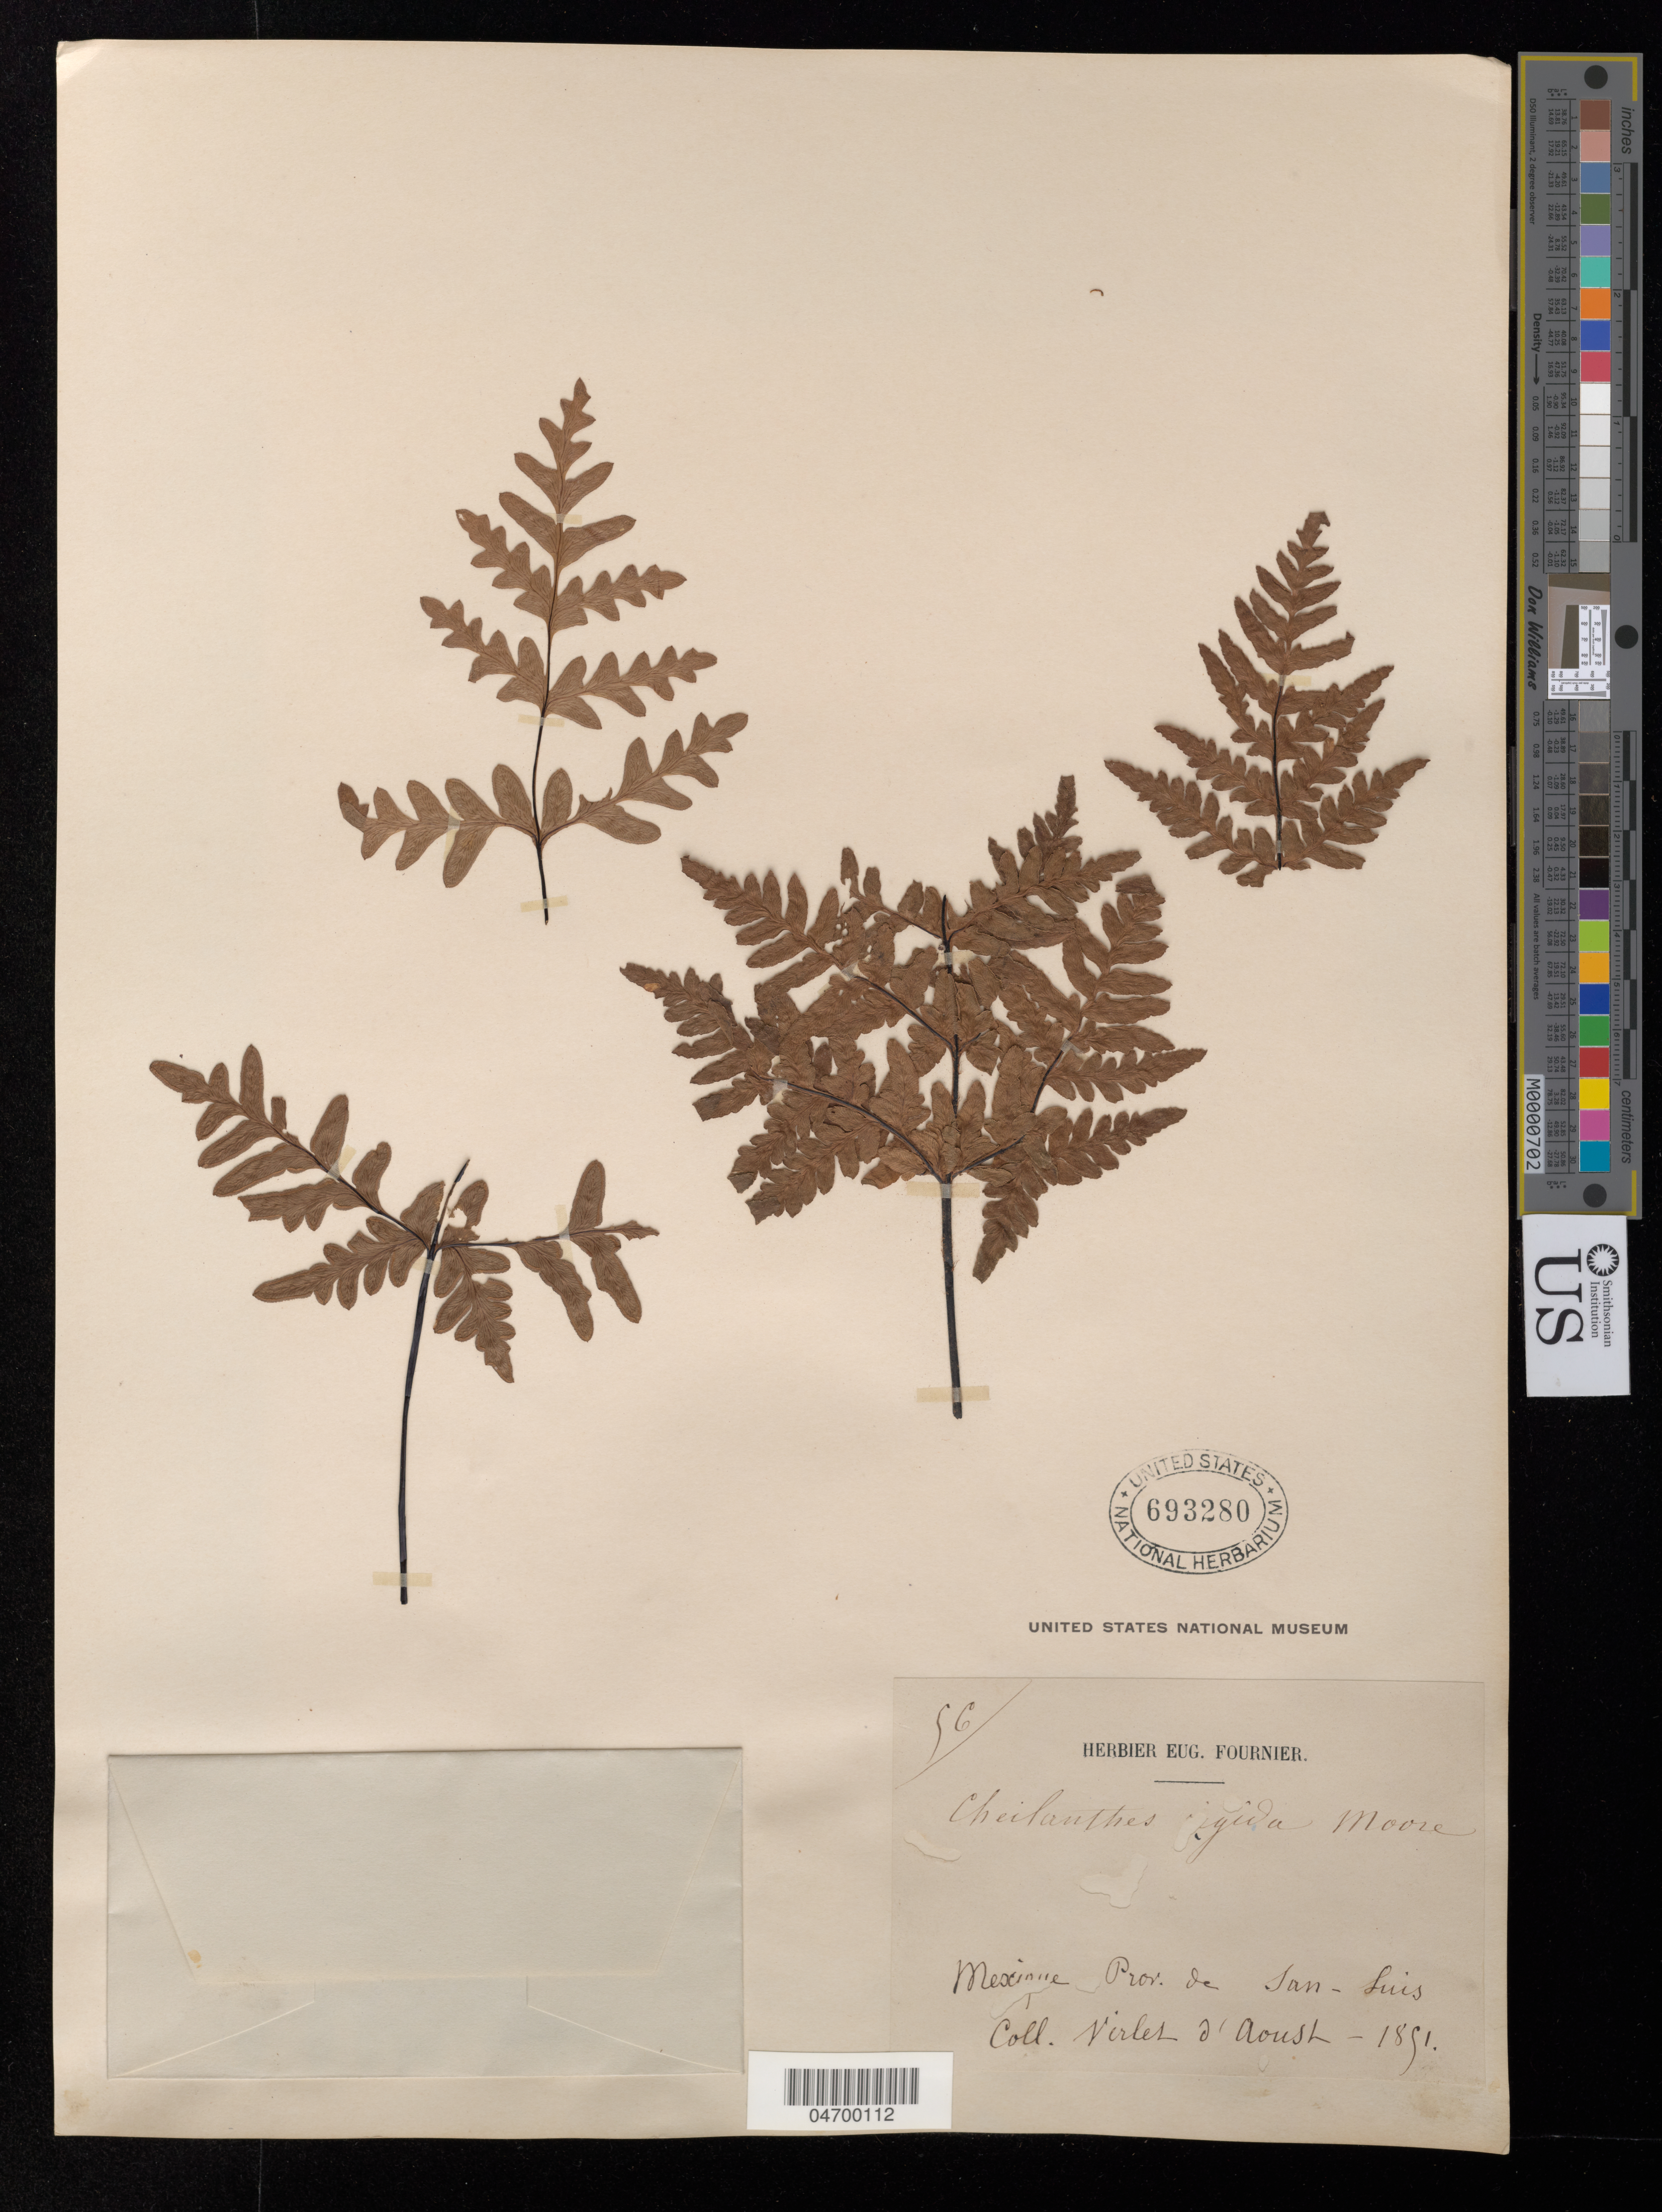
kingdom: Plantae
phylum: Tracheophyta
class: Polypodiopsida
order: Polypodiales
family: Pteridaceae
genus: Cheilanthes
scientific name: Cheilanthes rigida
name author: Domin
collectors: M. Virlet d'Aoust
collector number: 56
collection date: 1851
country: Mexico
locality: Prov. de San - Luis.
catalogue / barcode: US 693280